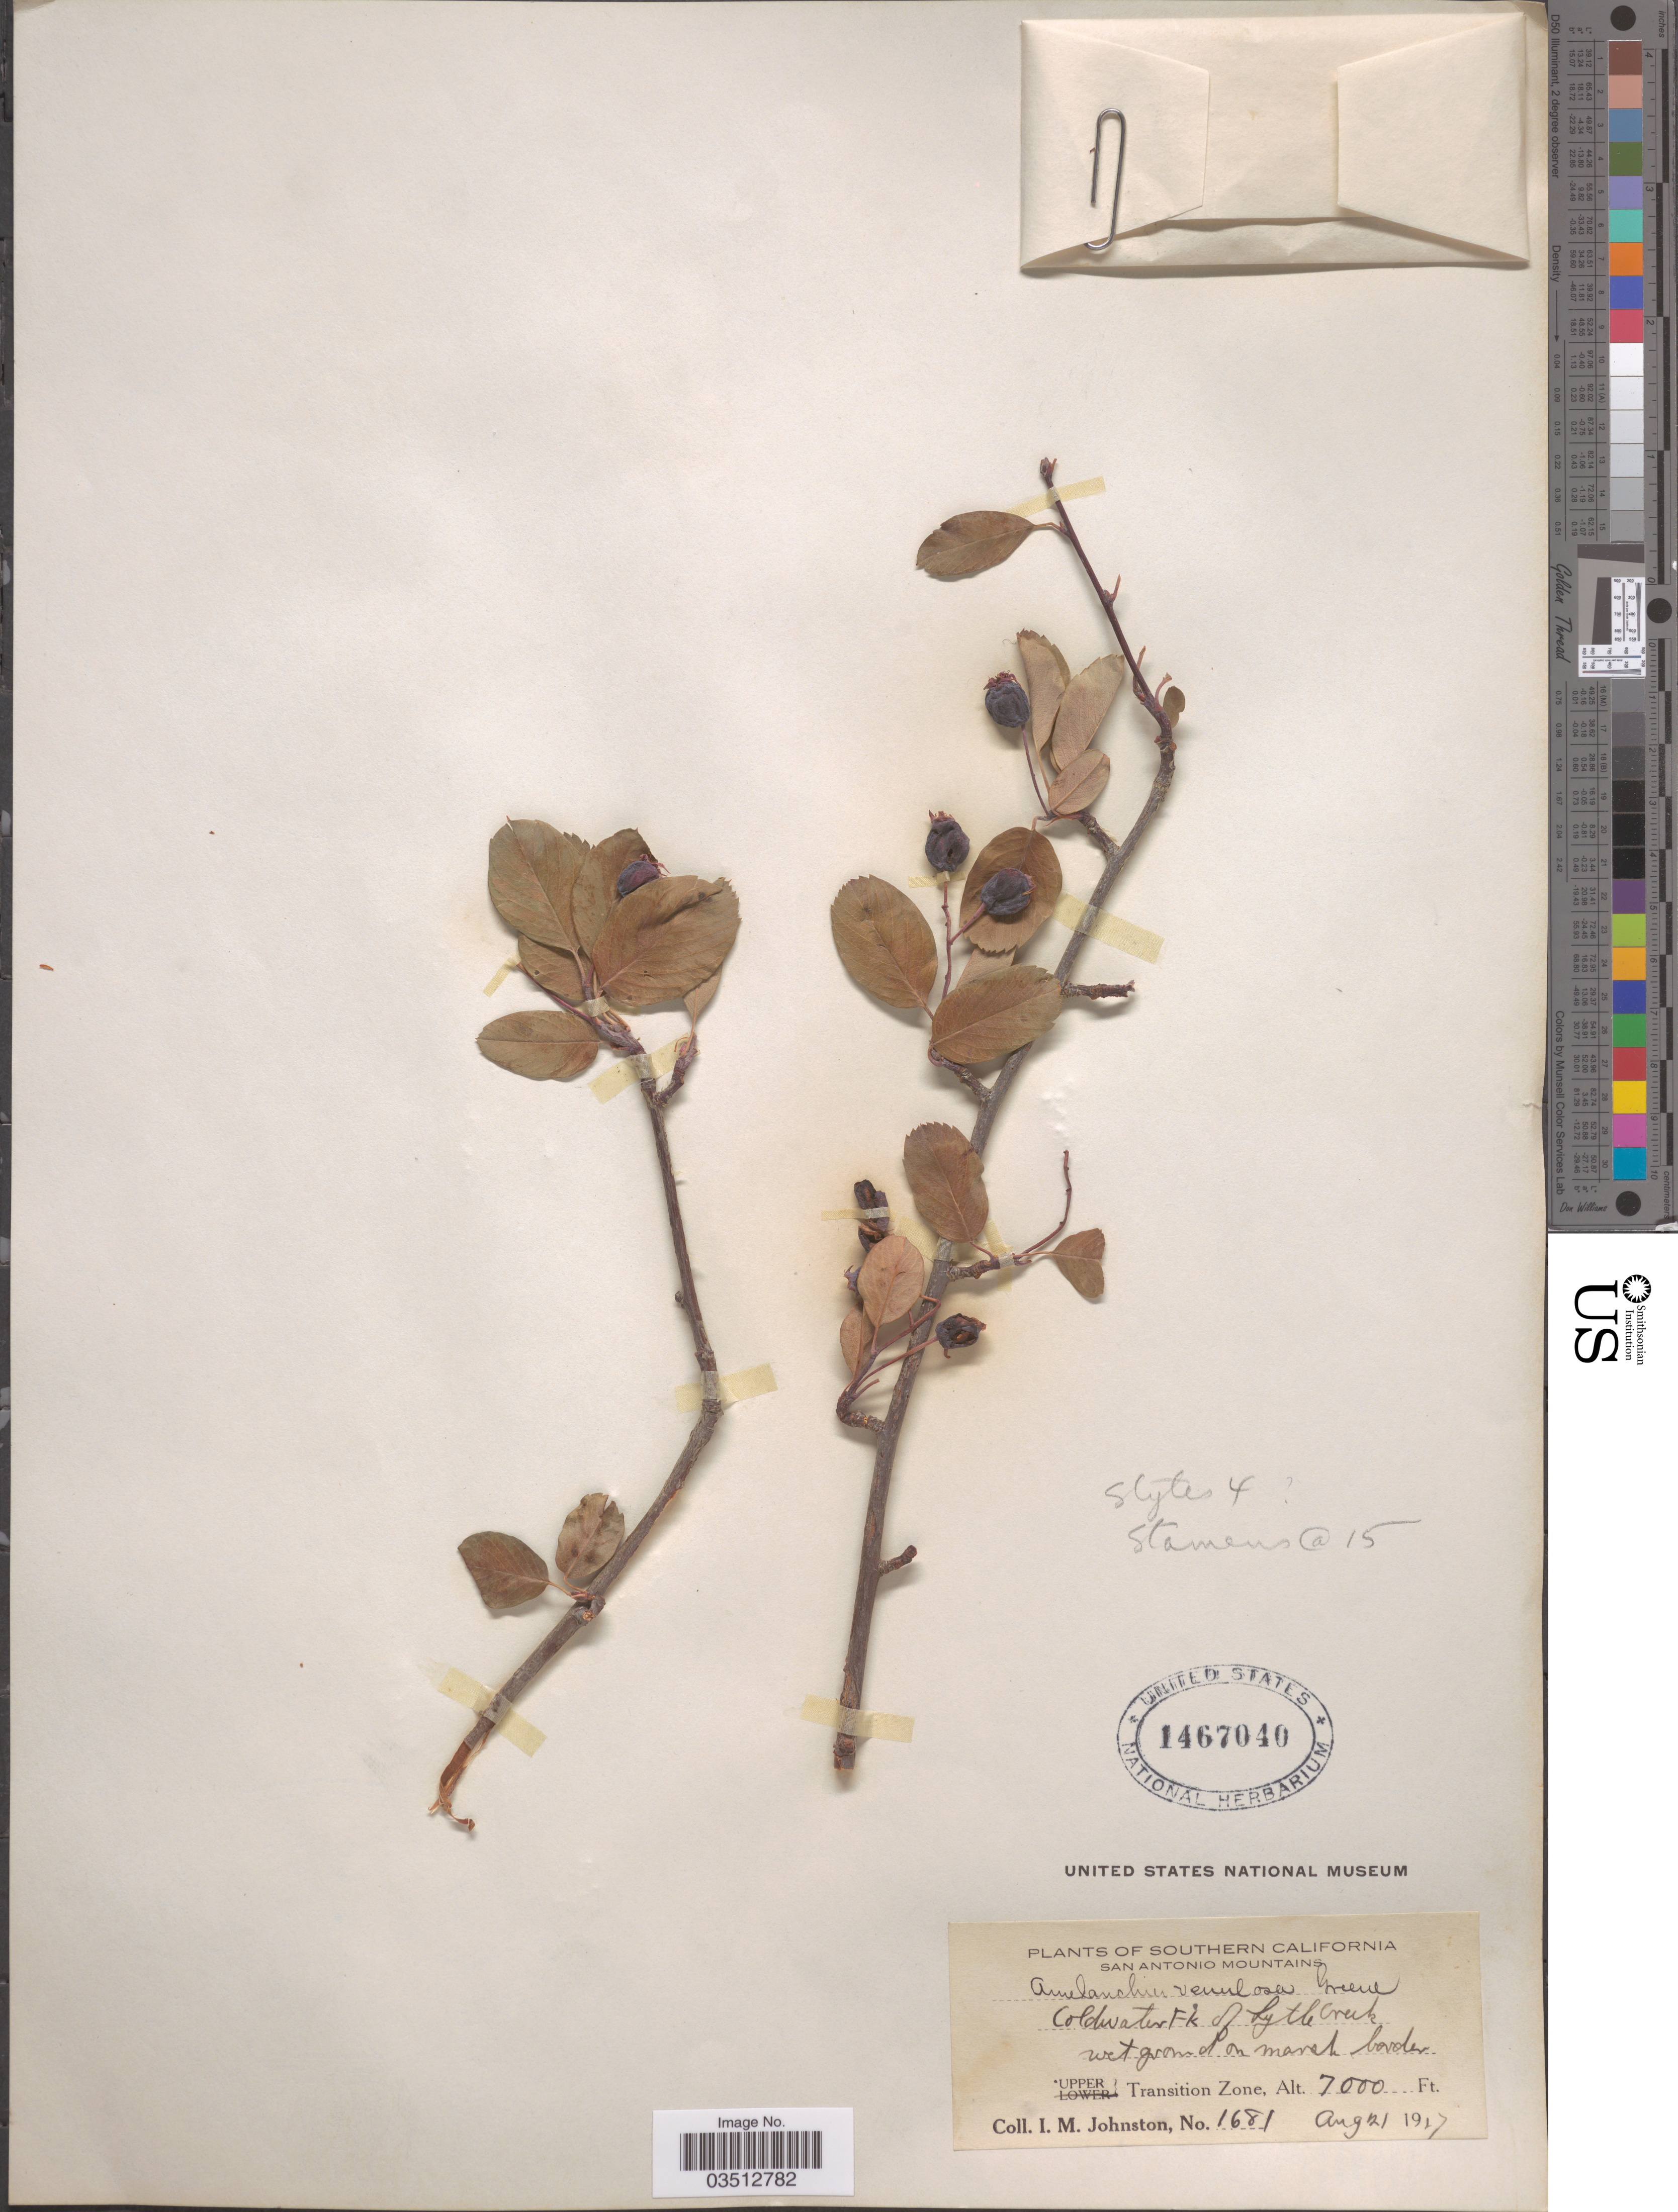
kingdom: Plantae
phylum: Tracheophyta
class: Magnoliopsida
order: Rosales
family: Rosaceae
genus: Amelanchier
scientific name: Amelanchier venulosa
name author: Greene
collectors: I.M. Johnston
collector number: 1681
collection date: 1917-08-21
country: United States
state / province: California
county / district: Los Angeles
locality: Southern California. San Antonio Mountains. Coldwater Fk of Lytle Creek.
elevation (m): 2134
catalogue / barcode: US 1467040